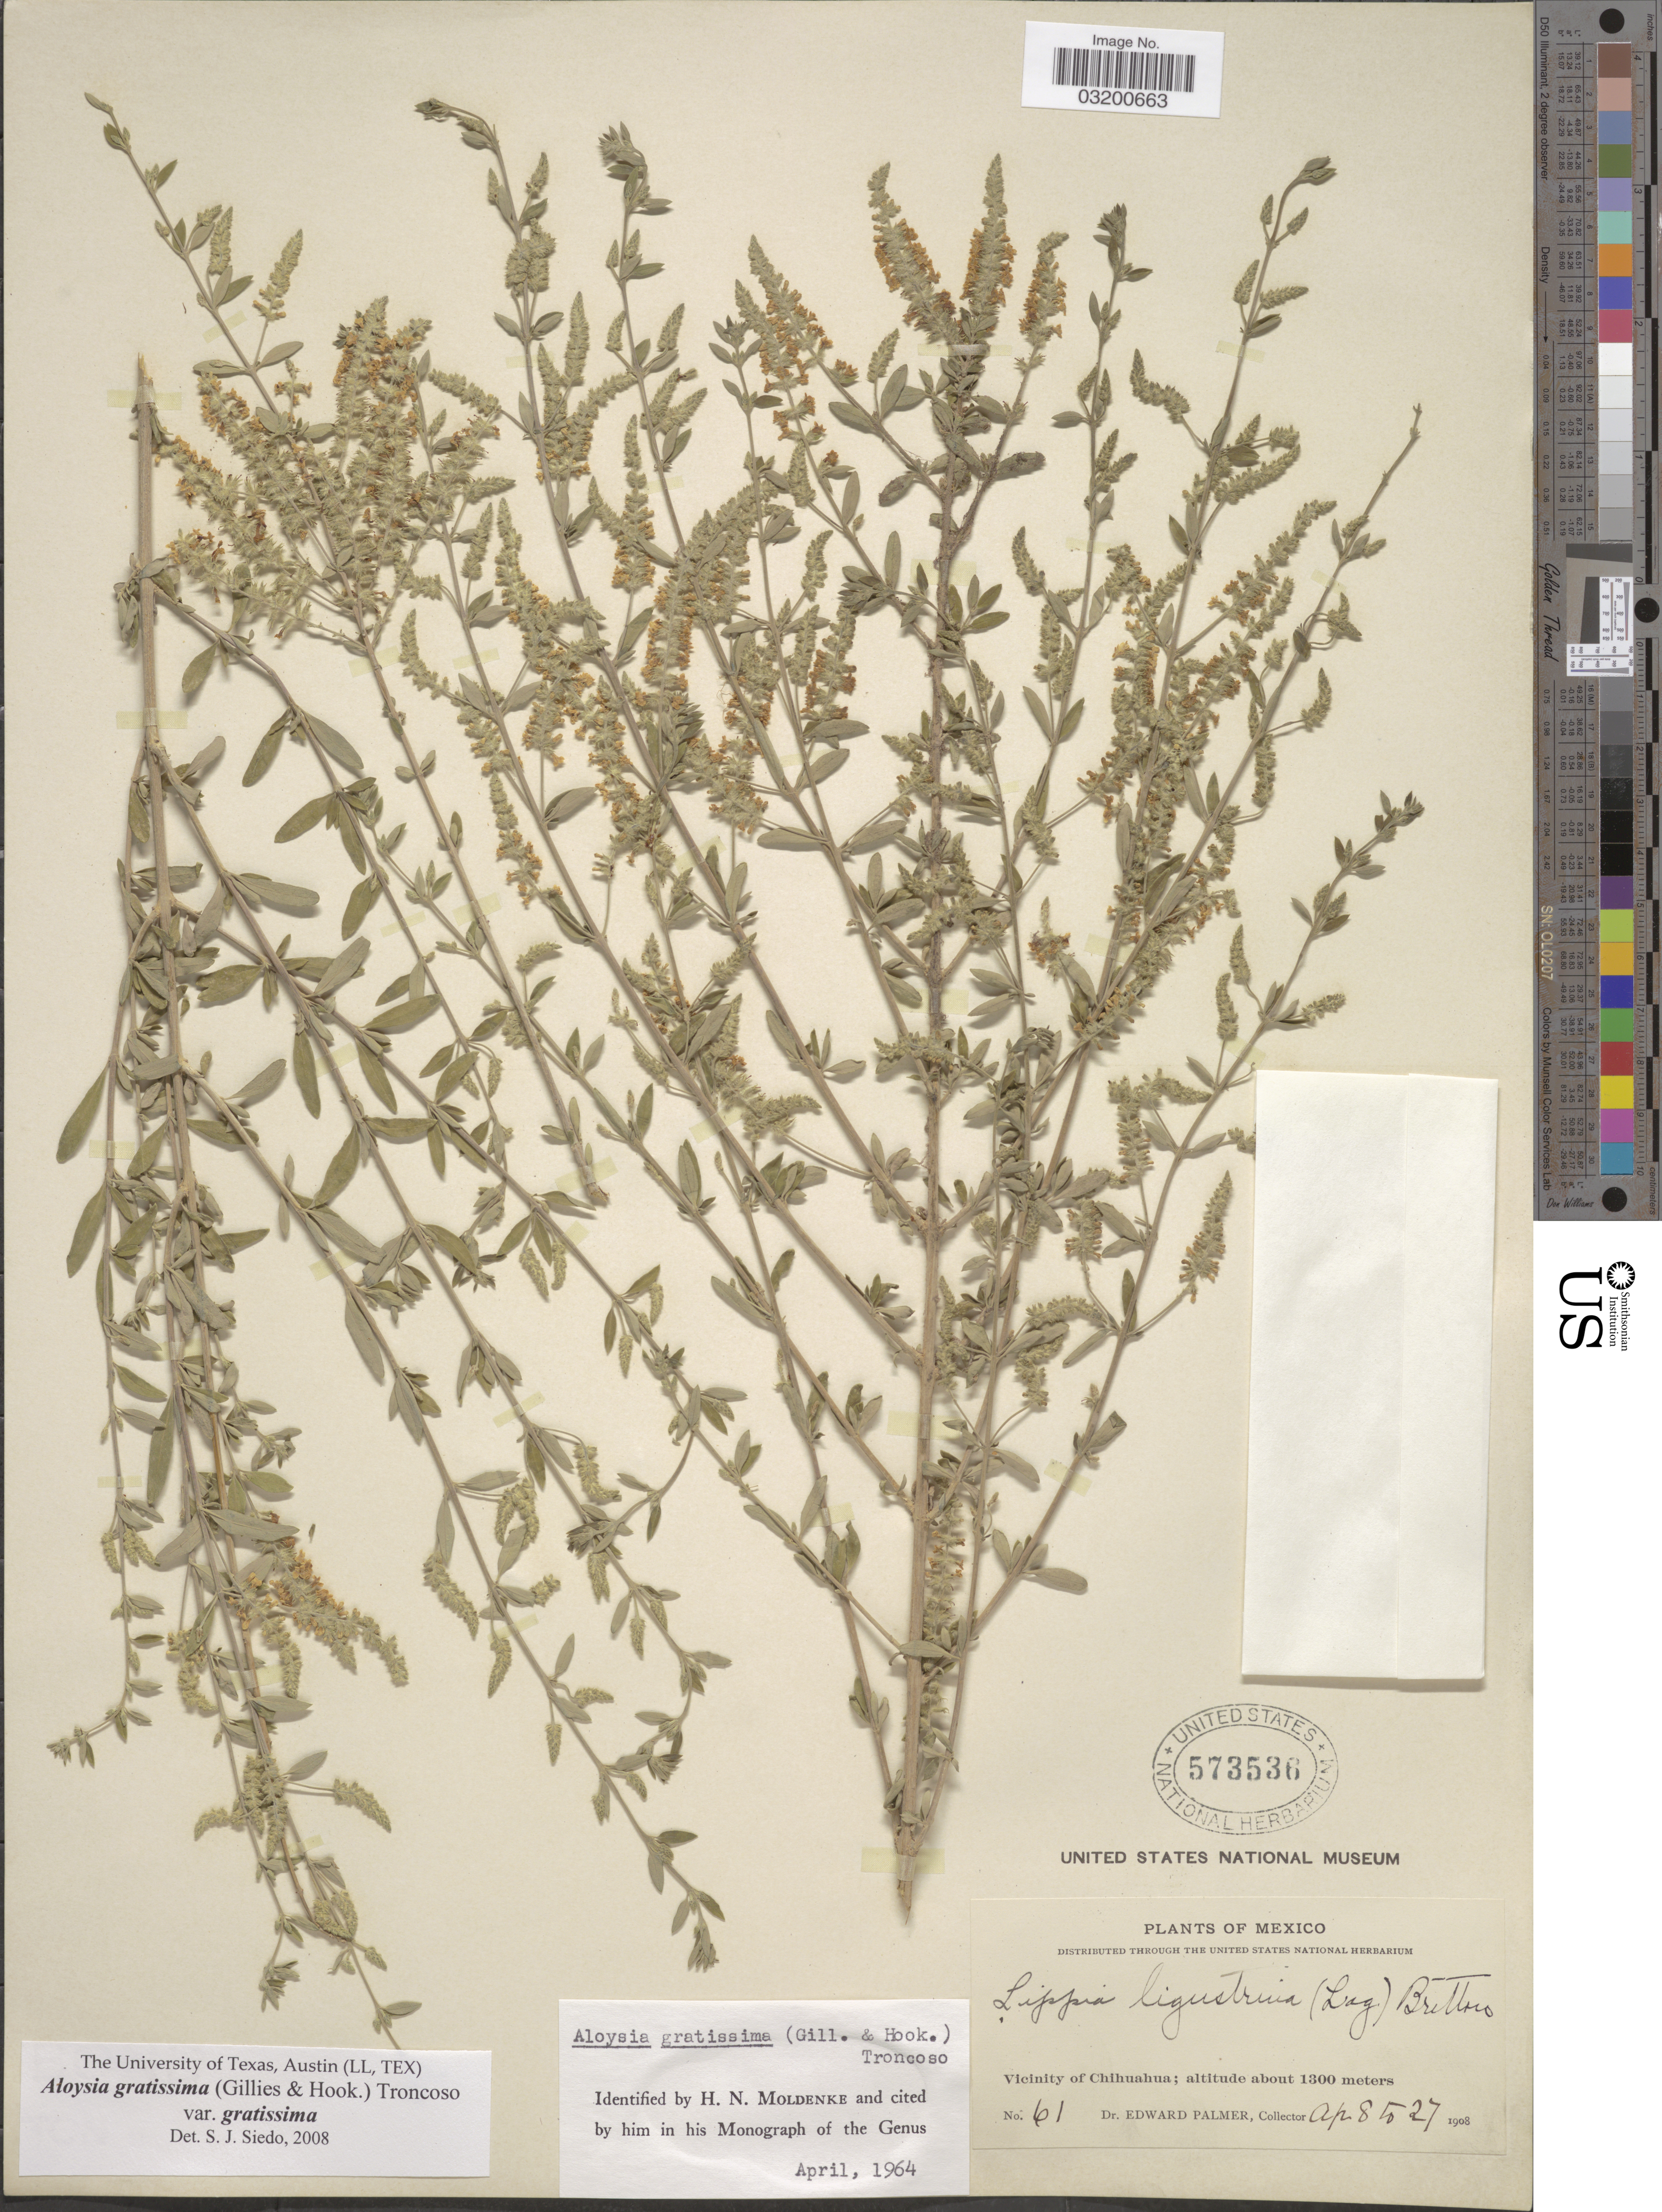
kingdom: Plantae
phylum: Tracheophyta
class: Magnoliopsida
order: Lamiales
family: Verbenaceae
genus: Aloysia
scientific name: Aloysia gratissima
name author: (Gillies & Hook.) Tronc.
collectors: E. Palmer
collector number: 61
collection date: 1908-04-08/1908-04-27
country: Mexico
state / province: Chihuahua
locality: Vicinity of Chihuahua.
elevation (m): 1300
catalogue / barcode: US 573536